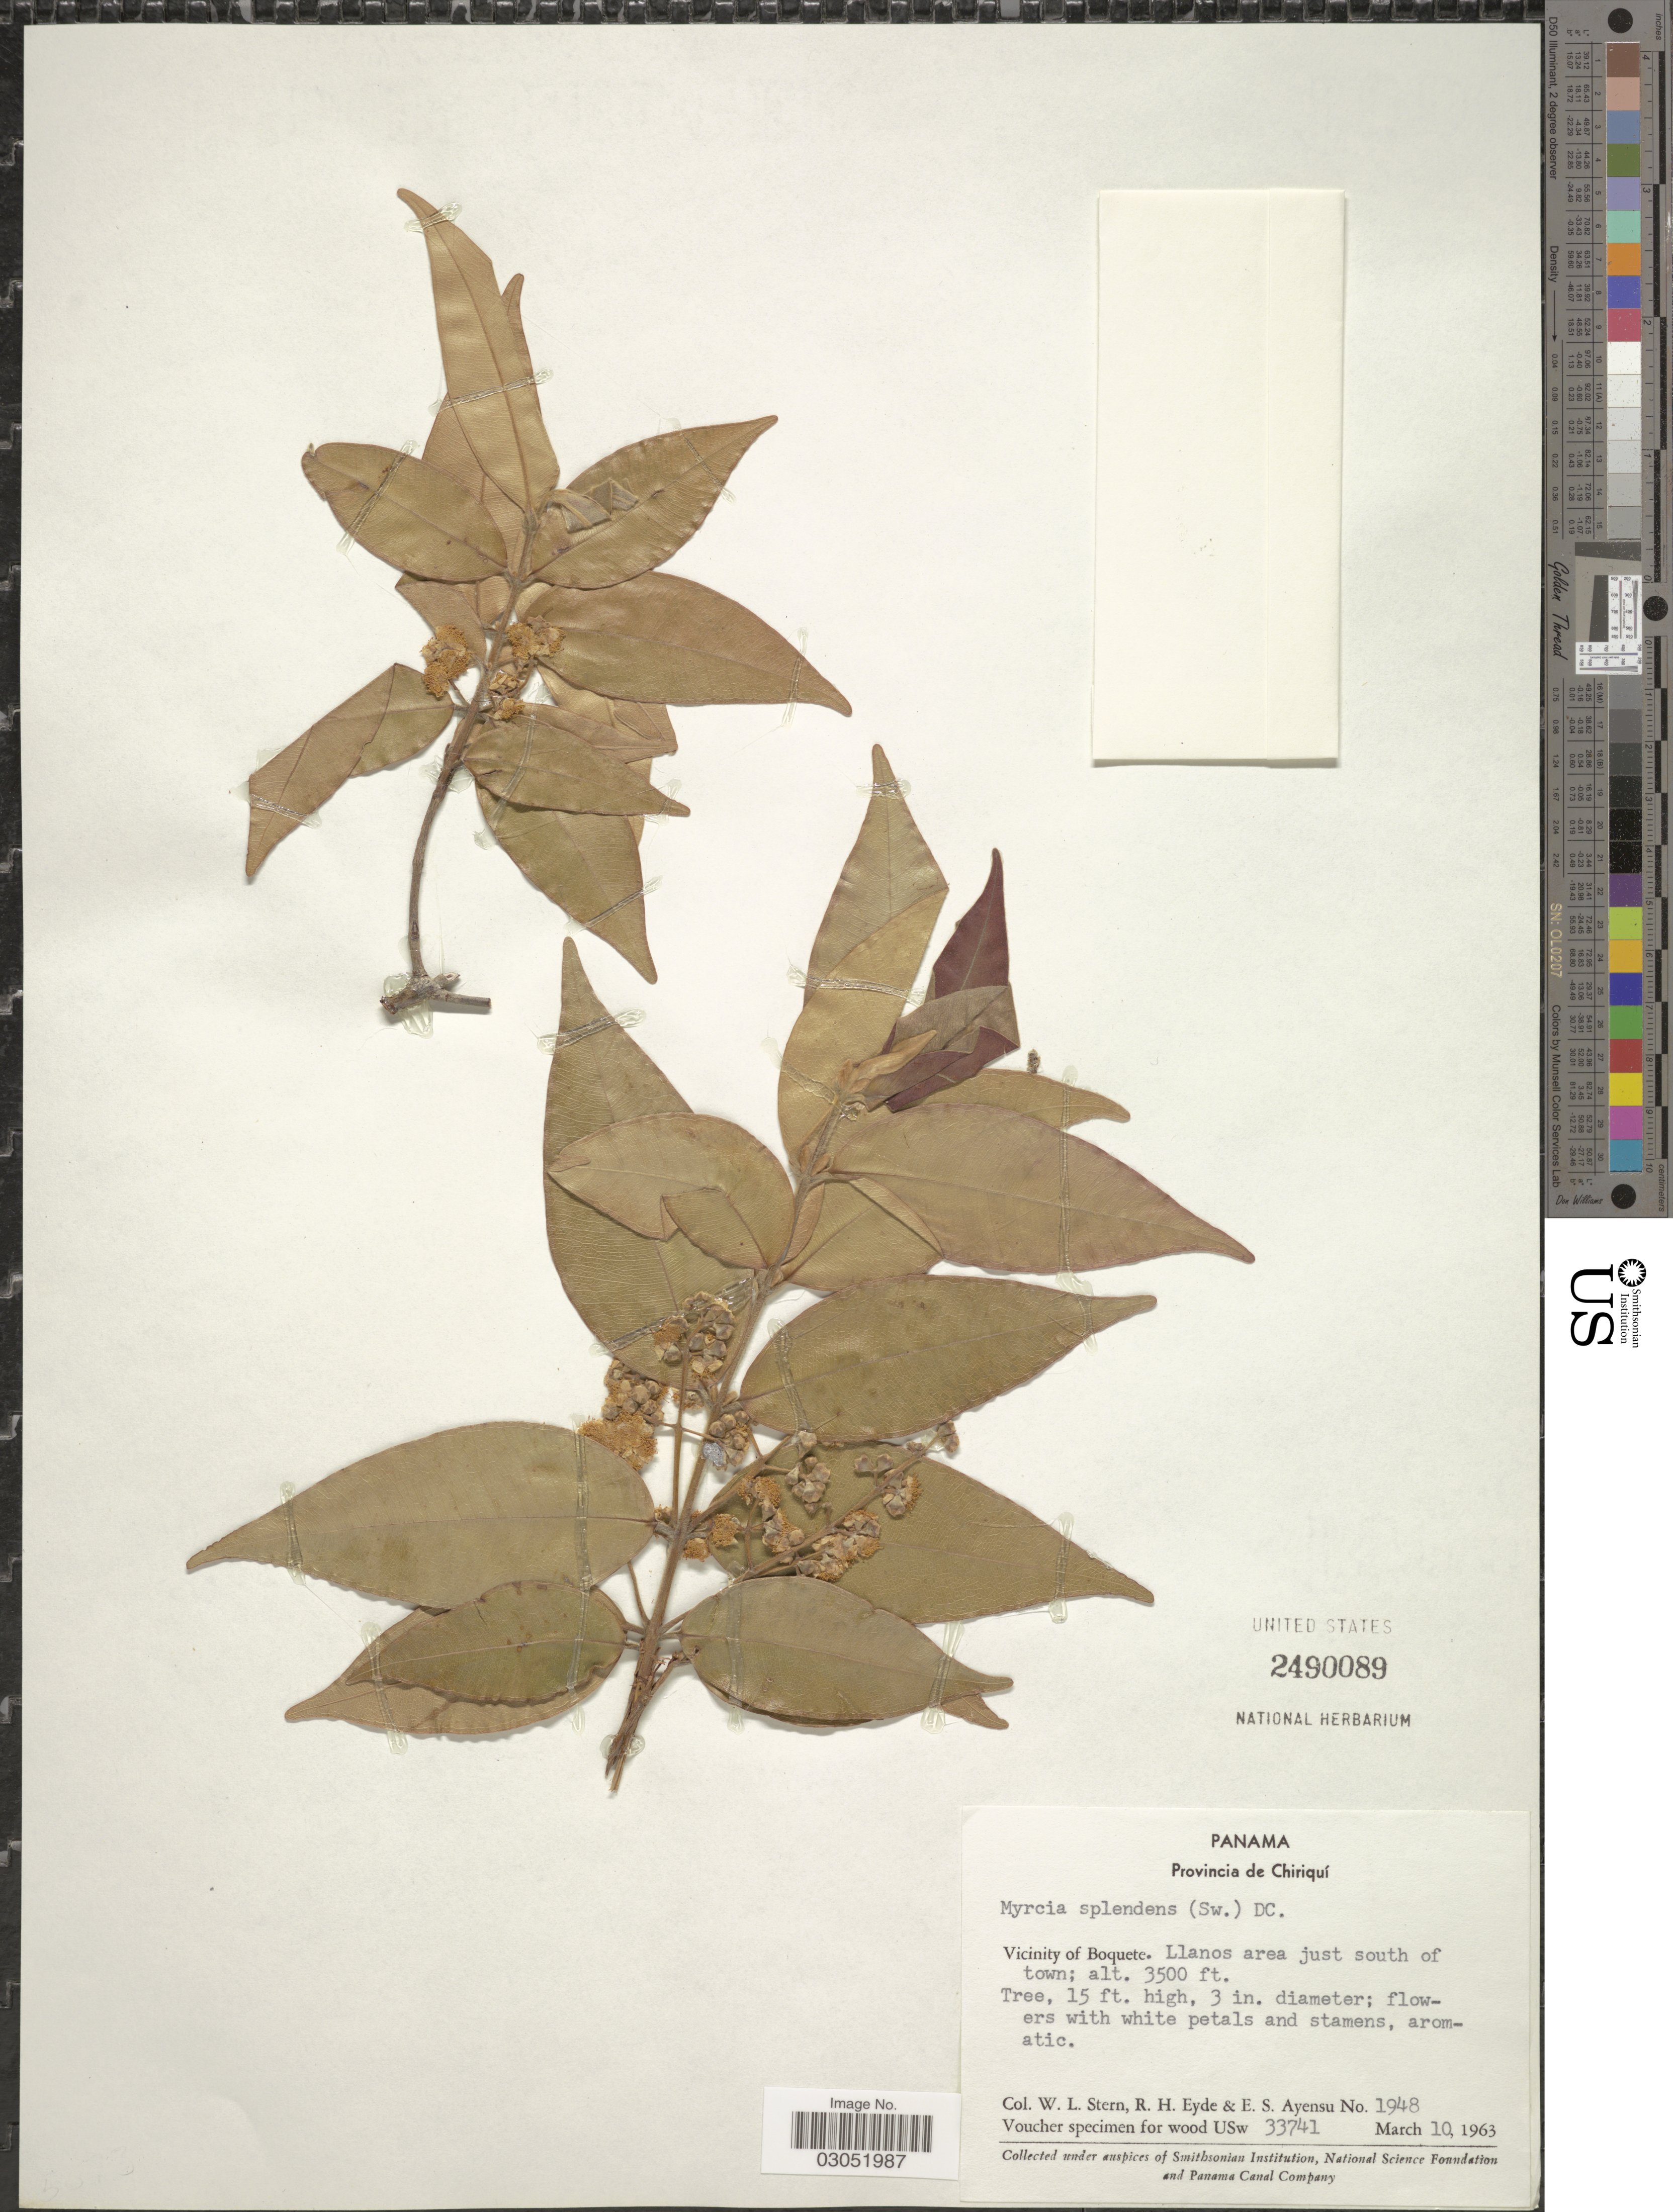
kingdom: Plantae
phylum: Tracheophyta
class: Magnoliopsida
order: Myrtales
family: Myrtaceae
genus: Myrcia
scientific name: Myrcia splendens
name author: (Sw.) DC.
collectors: W. L. Stern, R. H. Eyde & E. S. Ayensu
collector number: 1948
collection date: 1963-03-10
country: Panama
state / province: Chiriqui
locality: Vicinity of Boquete. Llanos area just south of town.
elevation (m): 1067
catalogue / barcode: US 2490089